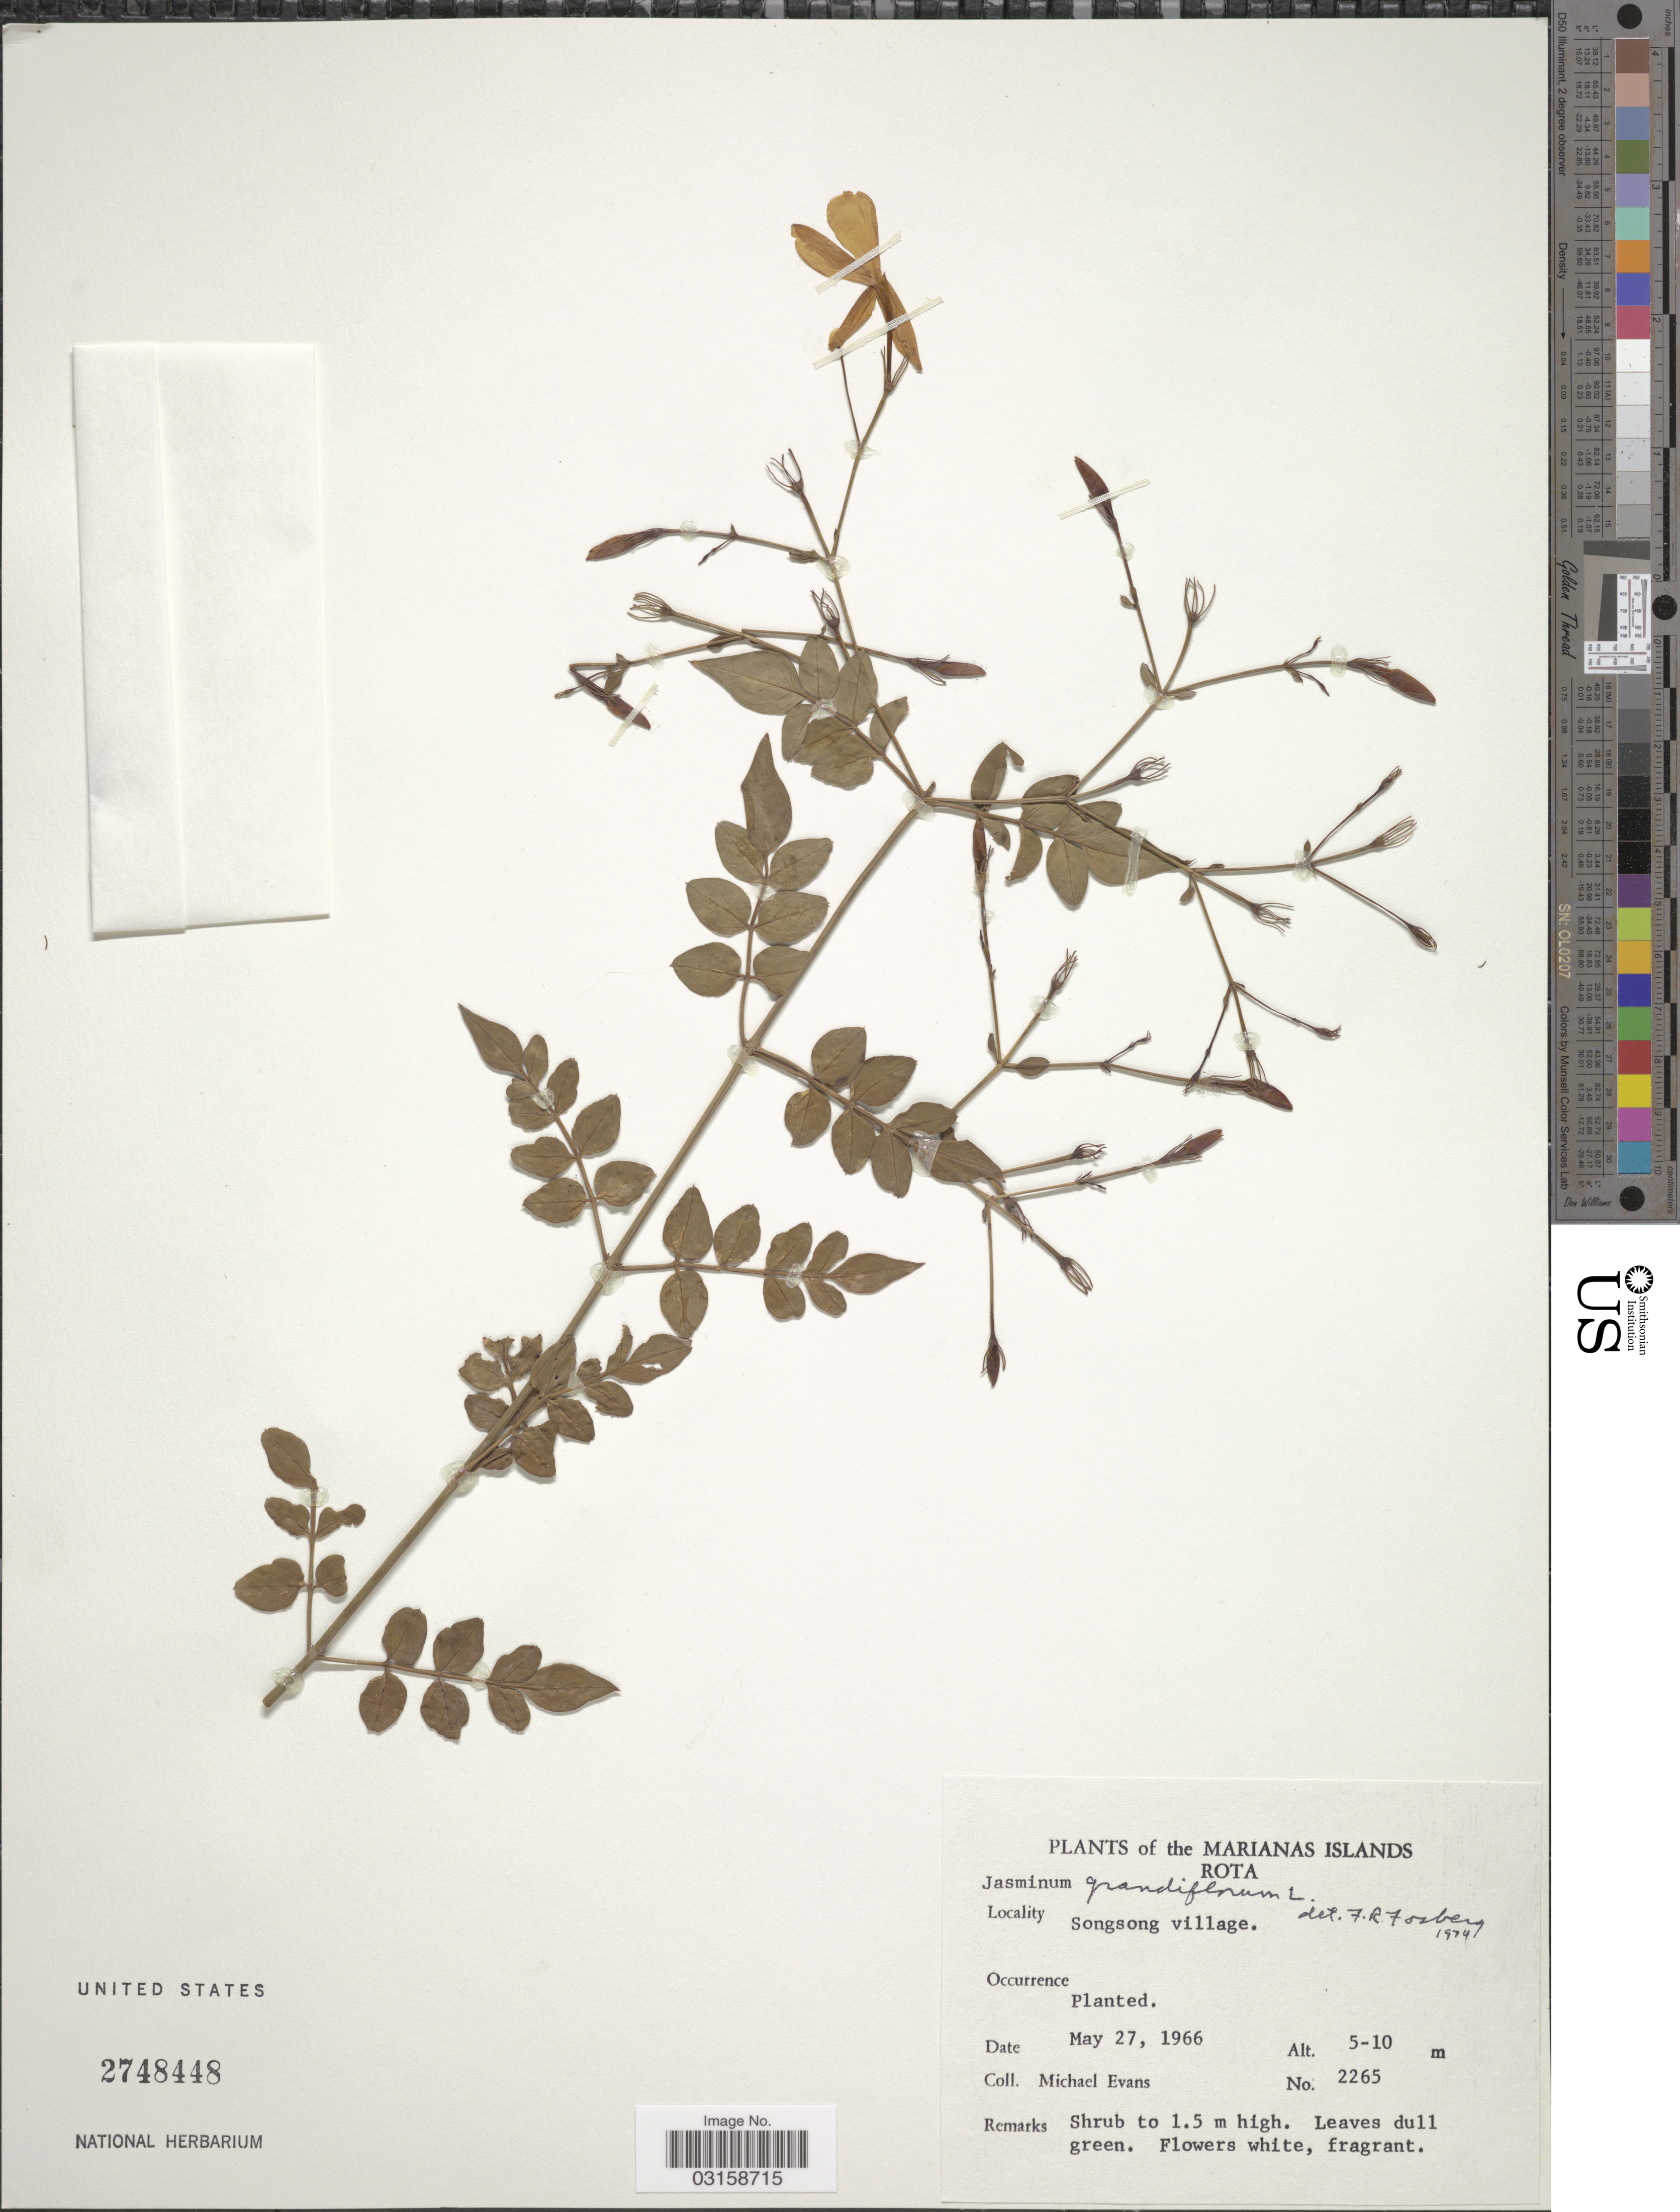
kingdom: Plantae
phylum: Tracheophyta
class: Magnoliopsida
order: Lamiales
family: Oleaceae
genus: Jasminum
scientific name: Jasminum grandiflorum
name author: L.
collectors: M. Evans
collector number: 2265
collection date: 1966-05-27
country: Northern Mariana Islands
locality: Marianas Islands. Rota. Songsong village.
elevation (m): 5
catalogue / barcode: US 2748448